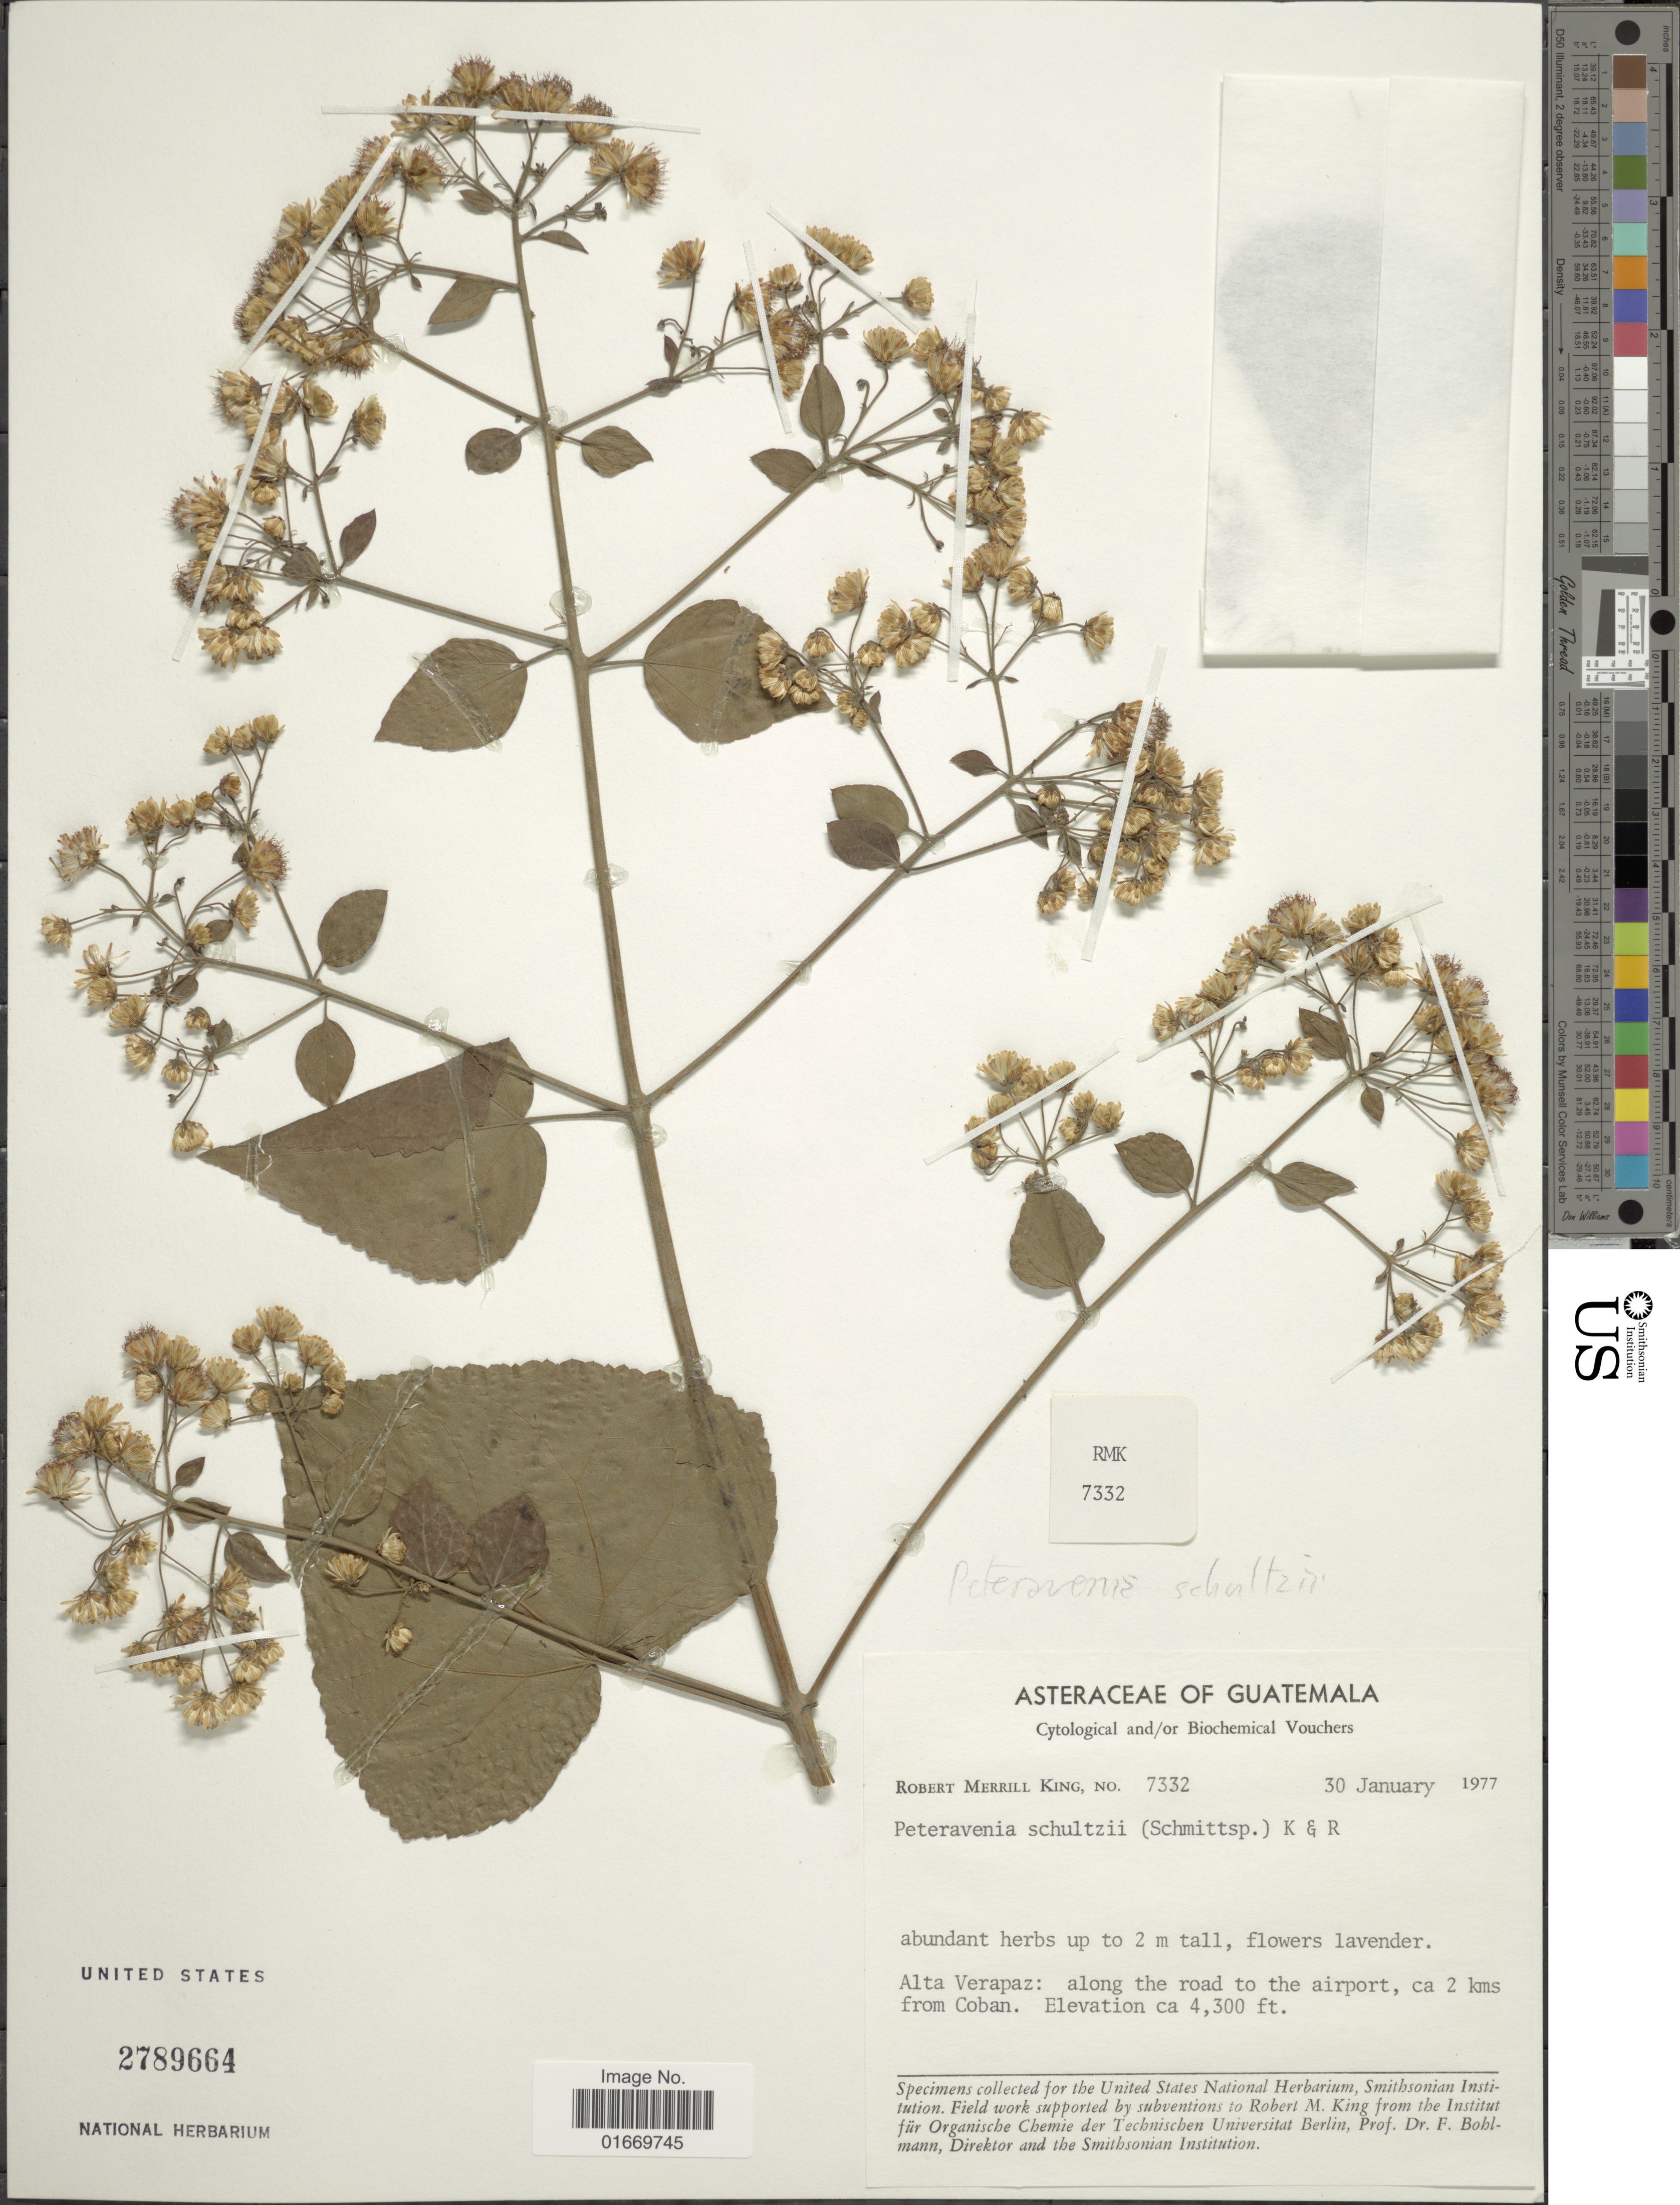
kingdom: Plantae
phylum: Tracheophyta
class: Magnoliopsida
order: Asterales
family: Asteraceae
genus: Peteravenia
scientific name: Peteravenia schultzii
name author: (Schnittsp.) R.M. King & H. Rob.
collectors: R. M. King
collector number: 7332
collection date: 1977-01-30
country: Guatemala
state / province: Alta Verapaz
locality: Guatemala. Alta Verapaz: along the road to the airport, ca. 2 kms from Coban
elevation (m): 1311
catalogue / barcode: US 2789664